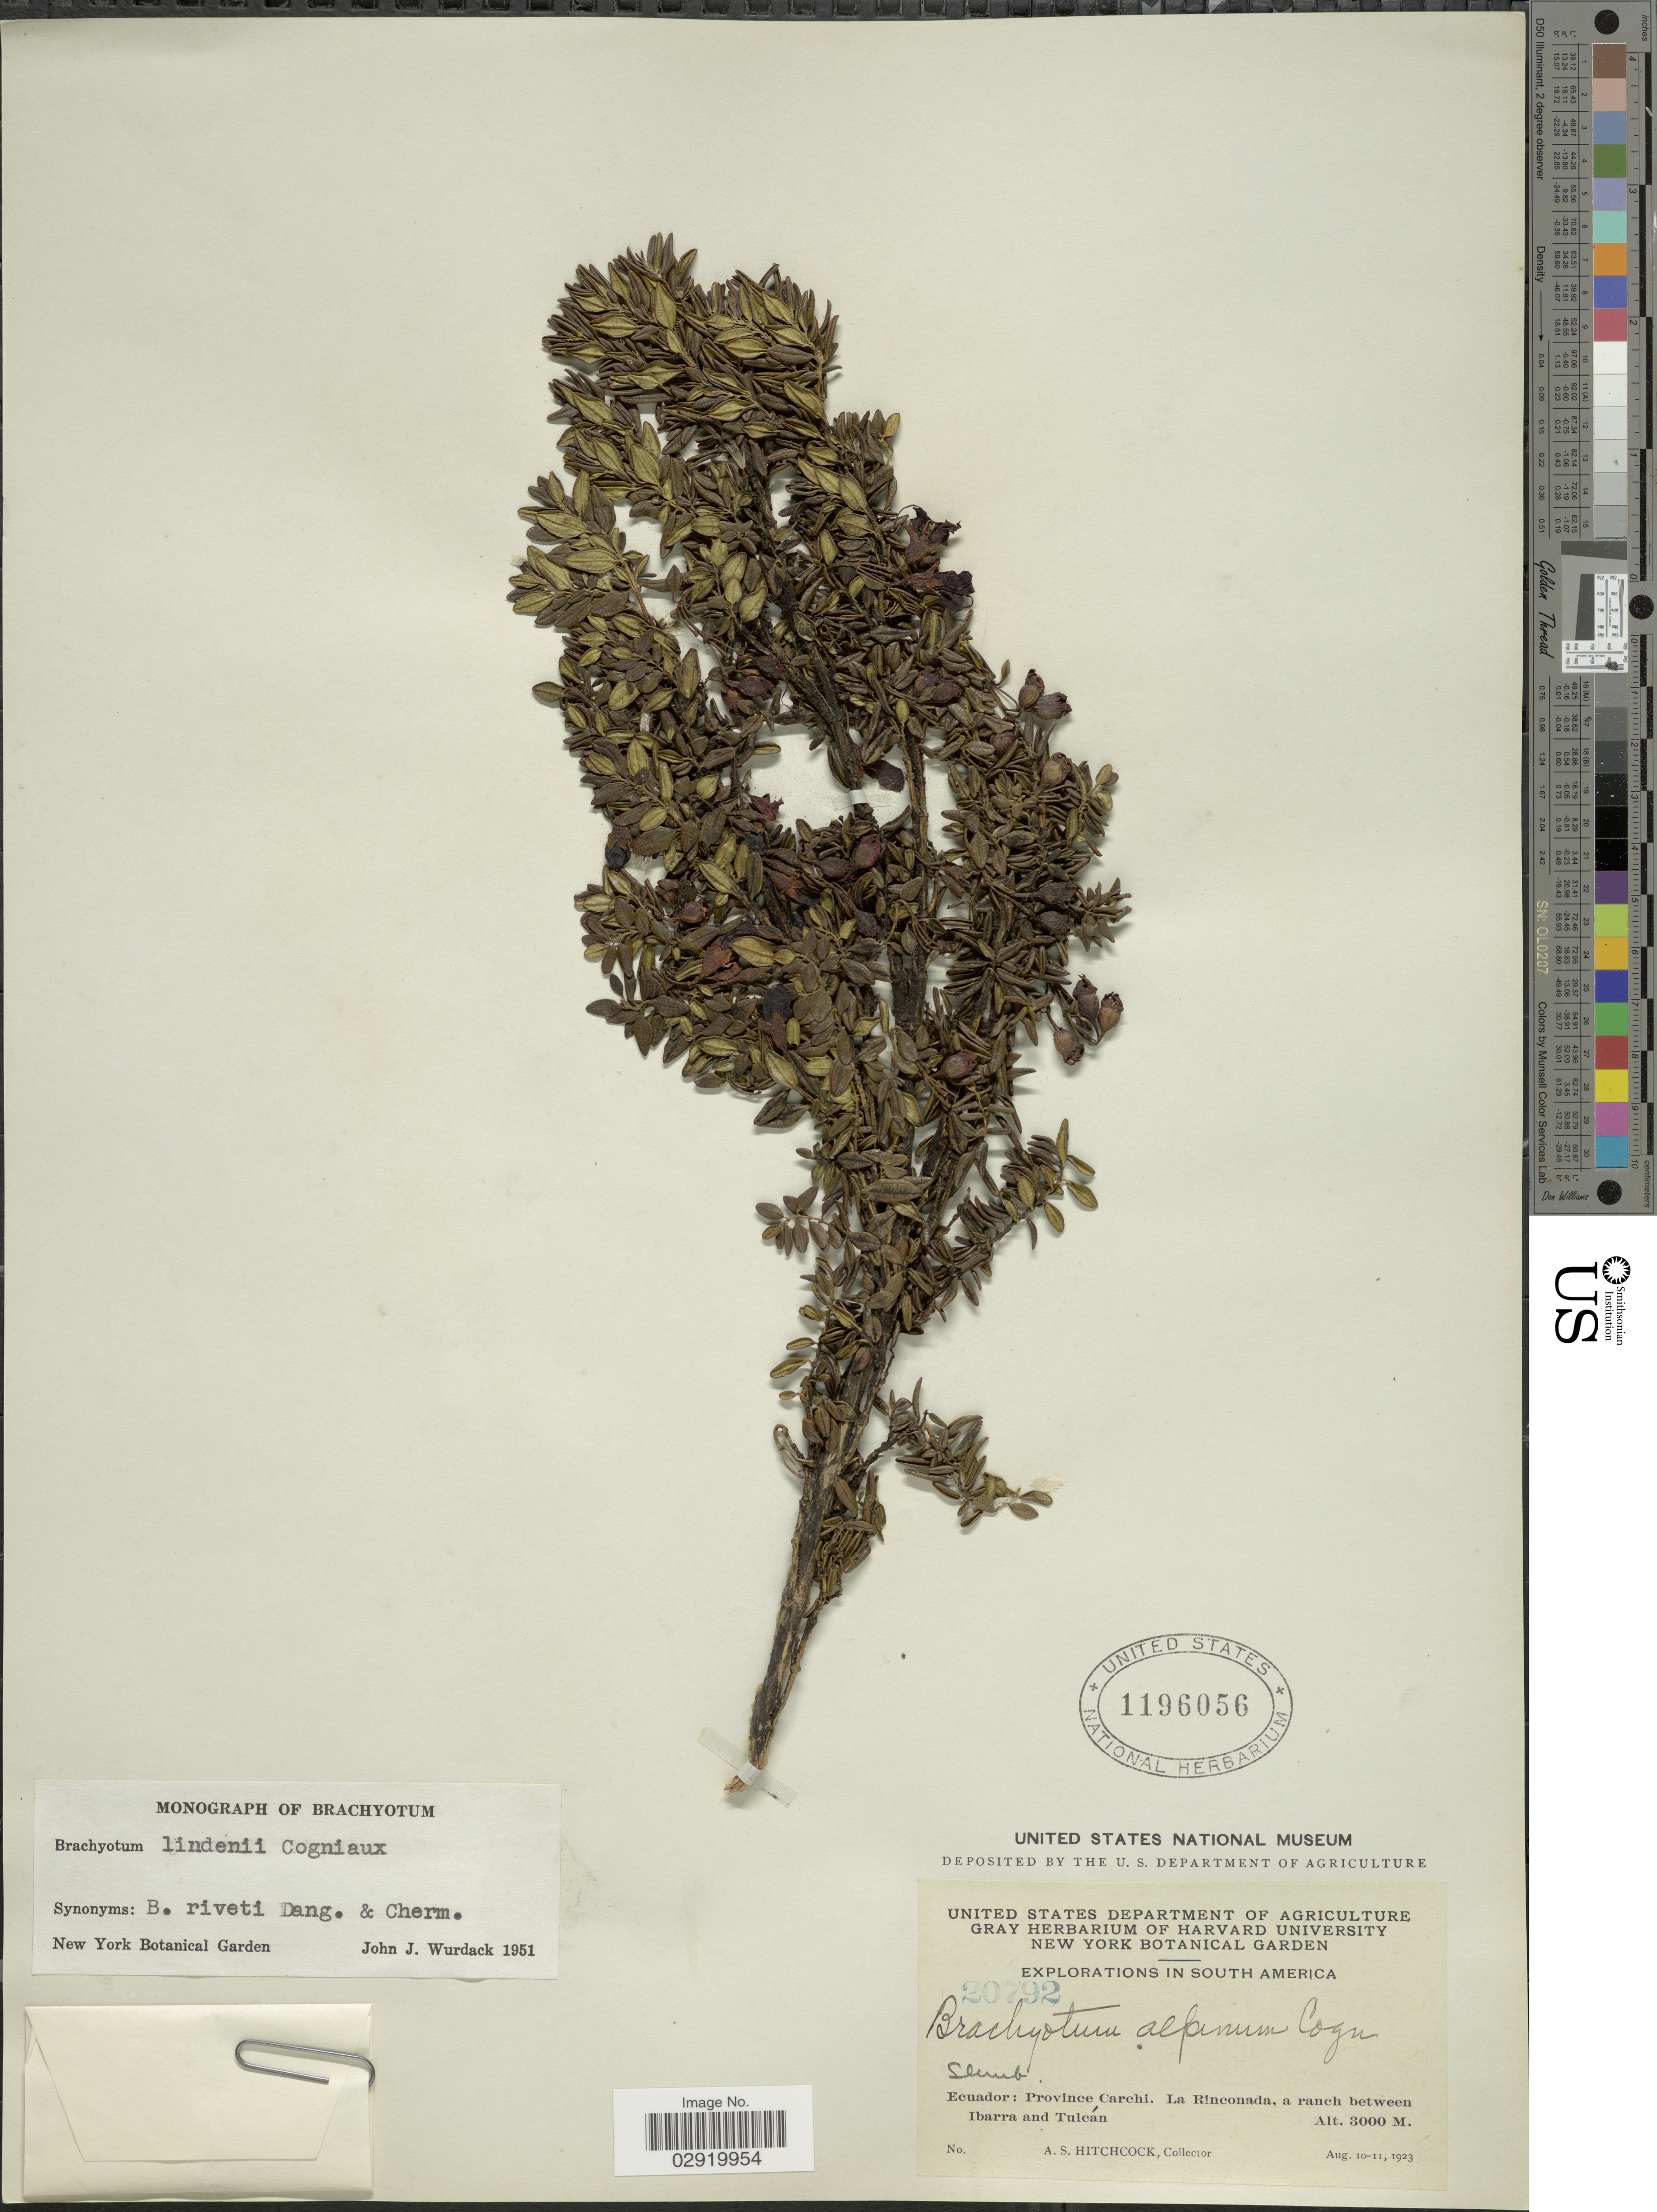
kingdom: Plantae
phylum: Tracheophyta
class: Magnoliopsida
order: Myrtales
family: Melastomataceae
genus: Brachyotum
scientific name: Brachyotum lindenii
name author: Cogn.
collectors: A. S. Hitchcock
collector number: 20792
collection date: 1923-08-10/1923-08-11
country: Ecuador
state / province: Carchi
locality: La Rinconada, a ranch between Ibarra and Tulcán.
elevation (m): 3000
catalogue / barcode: US 1196056